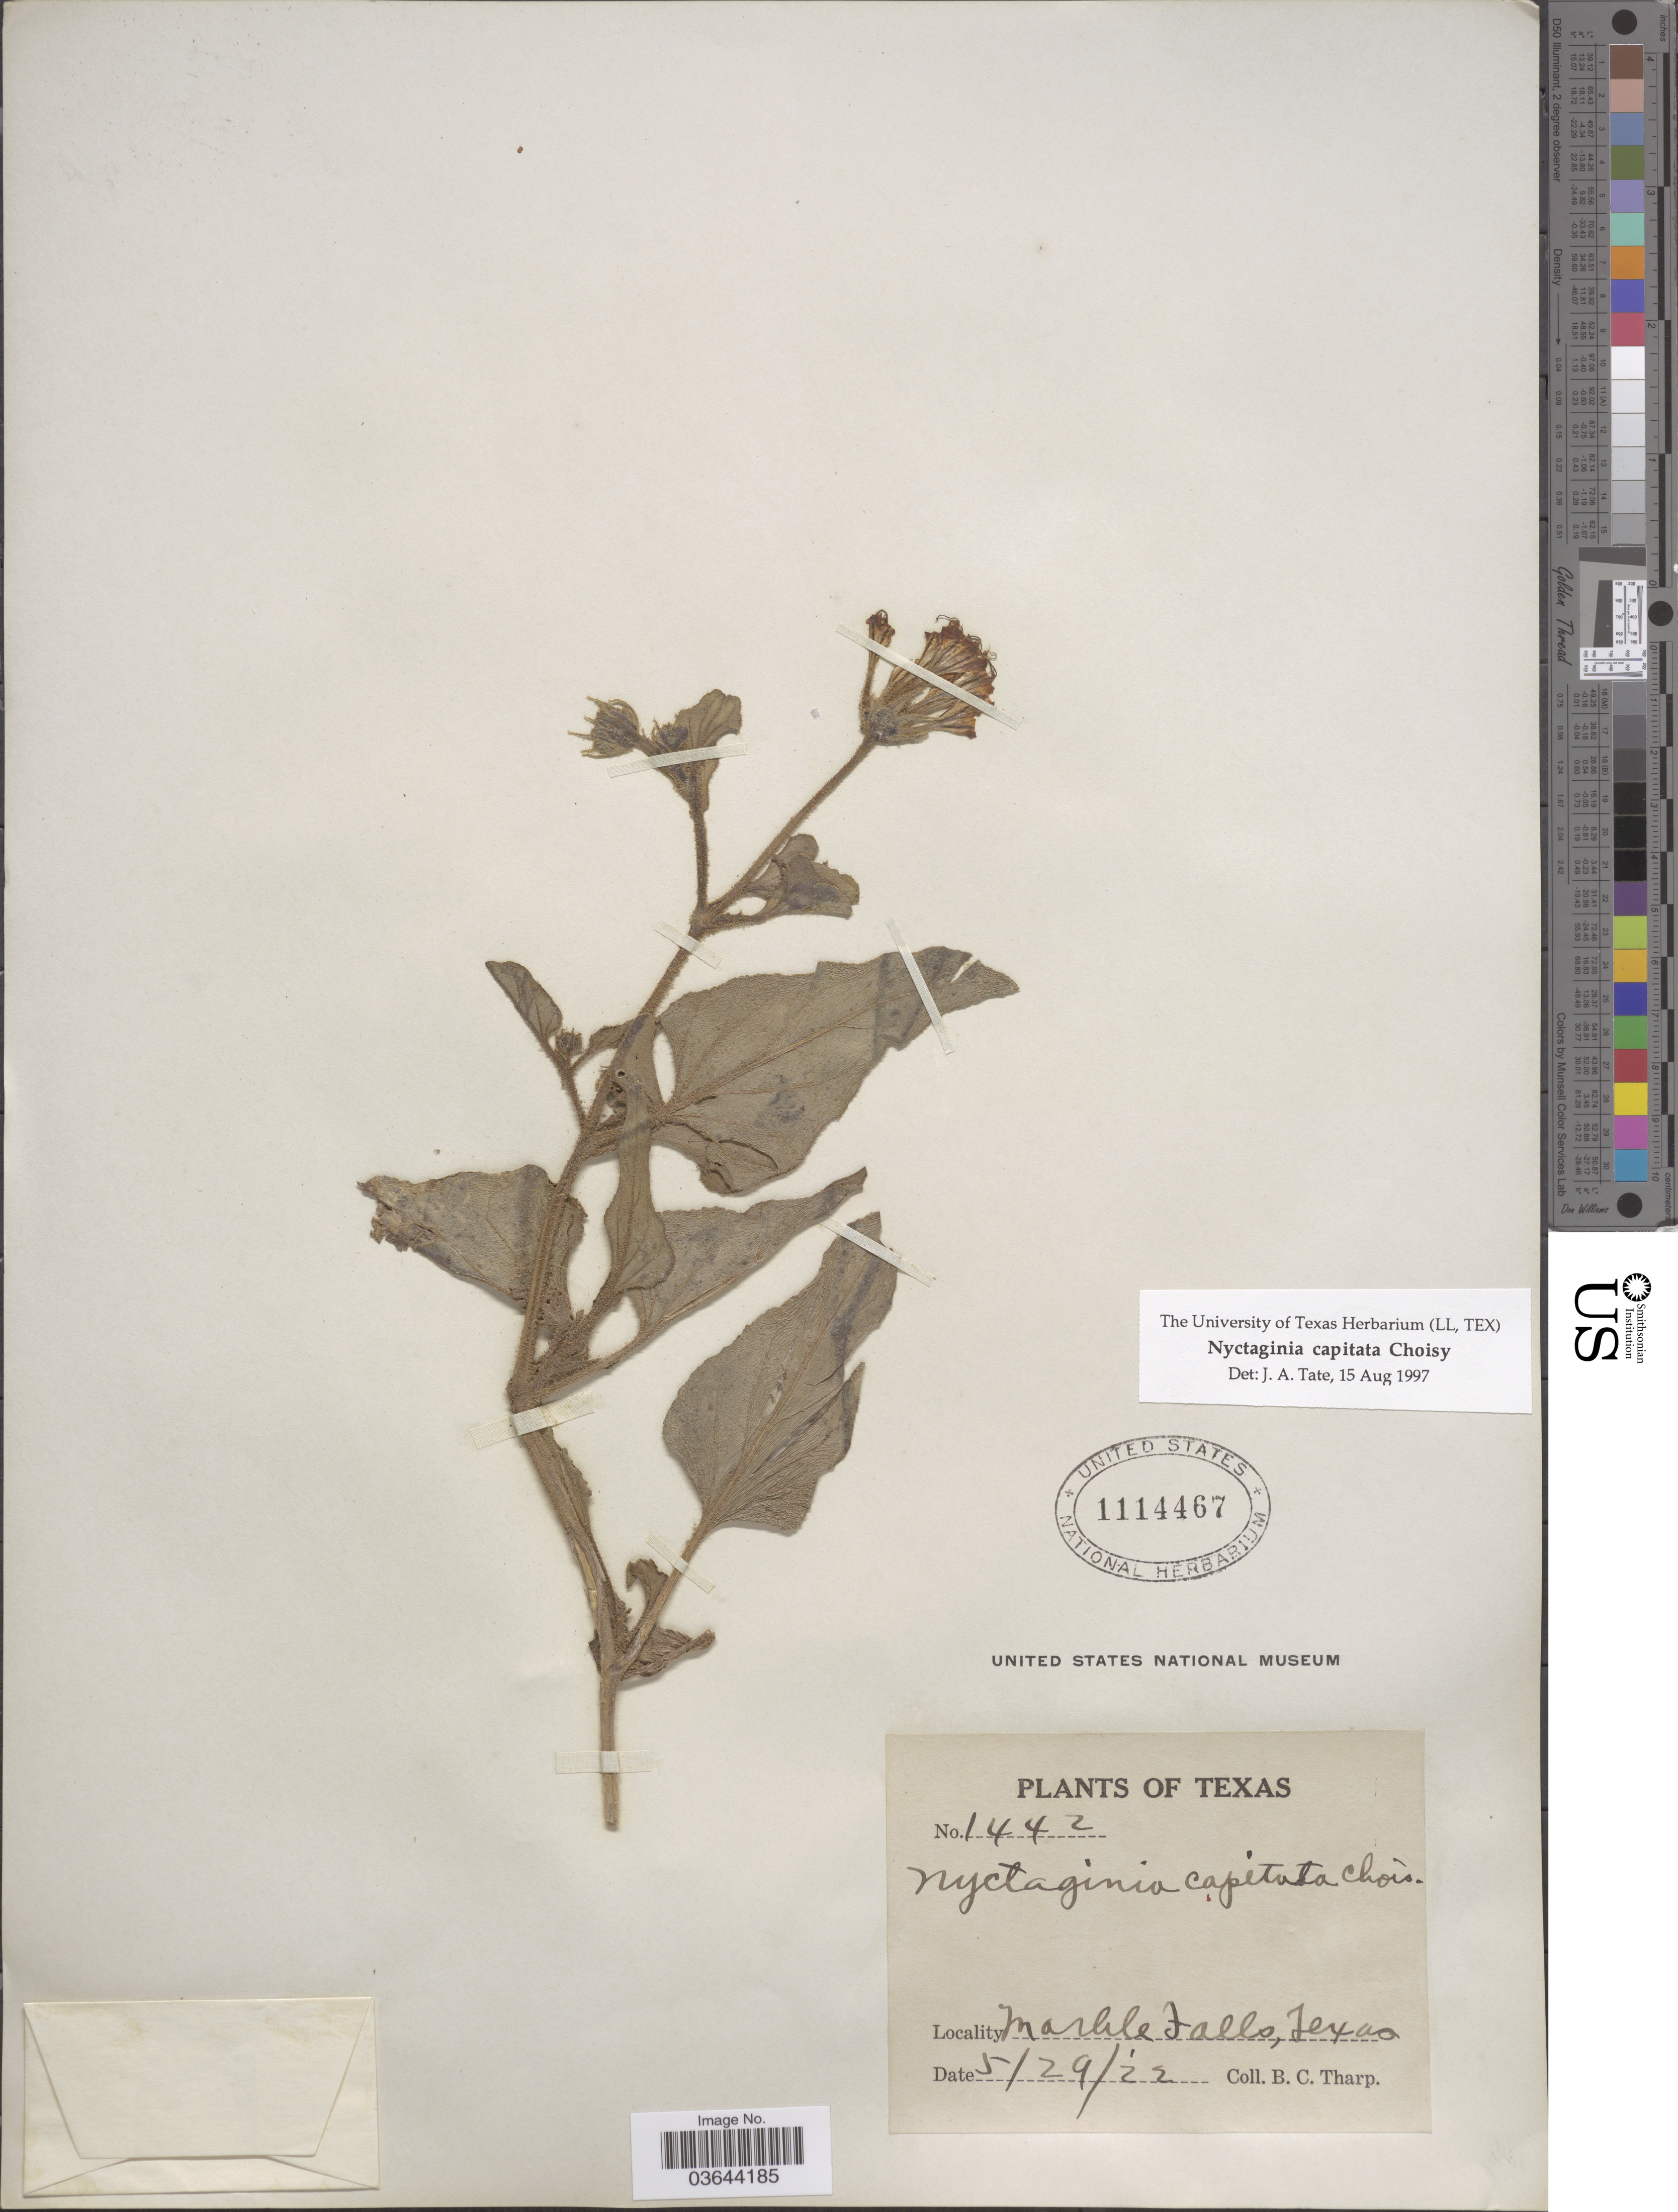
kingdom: Plantae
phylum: Tracheophyta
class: Magnoliopsida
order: Caryophyllales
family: Nyctaginaceae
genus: Nyctaginia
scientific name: Nyctaginia capitata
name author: Choisy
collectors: B. C. Tharp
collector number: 1442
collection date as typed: Transcribed d/m/y: 29/5/22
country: United States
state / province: Texas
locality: Marble Falls.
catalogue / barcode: US 1114467